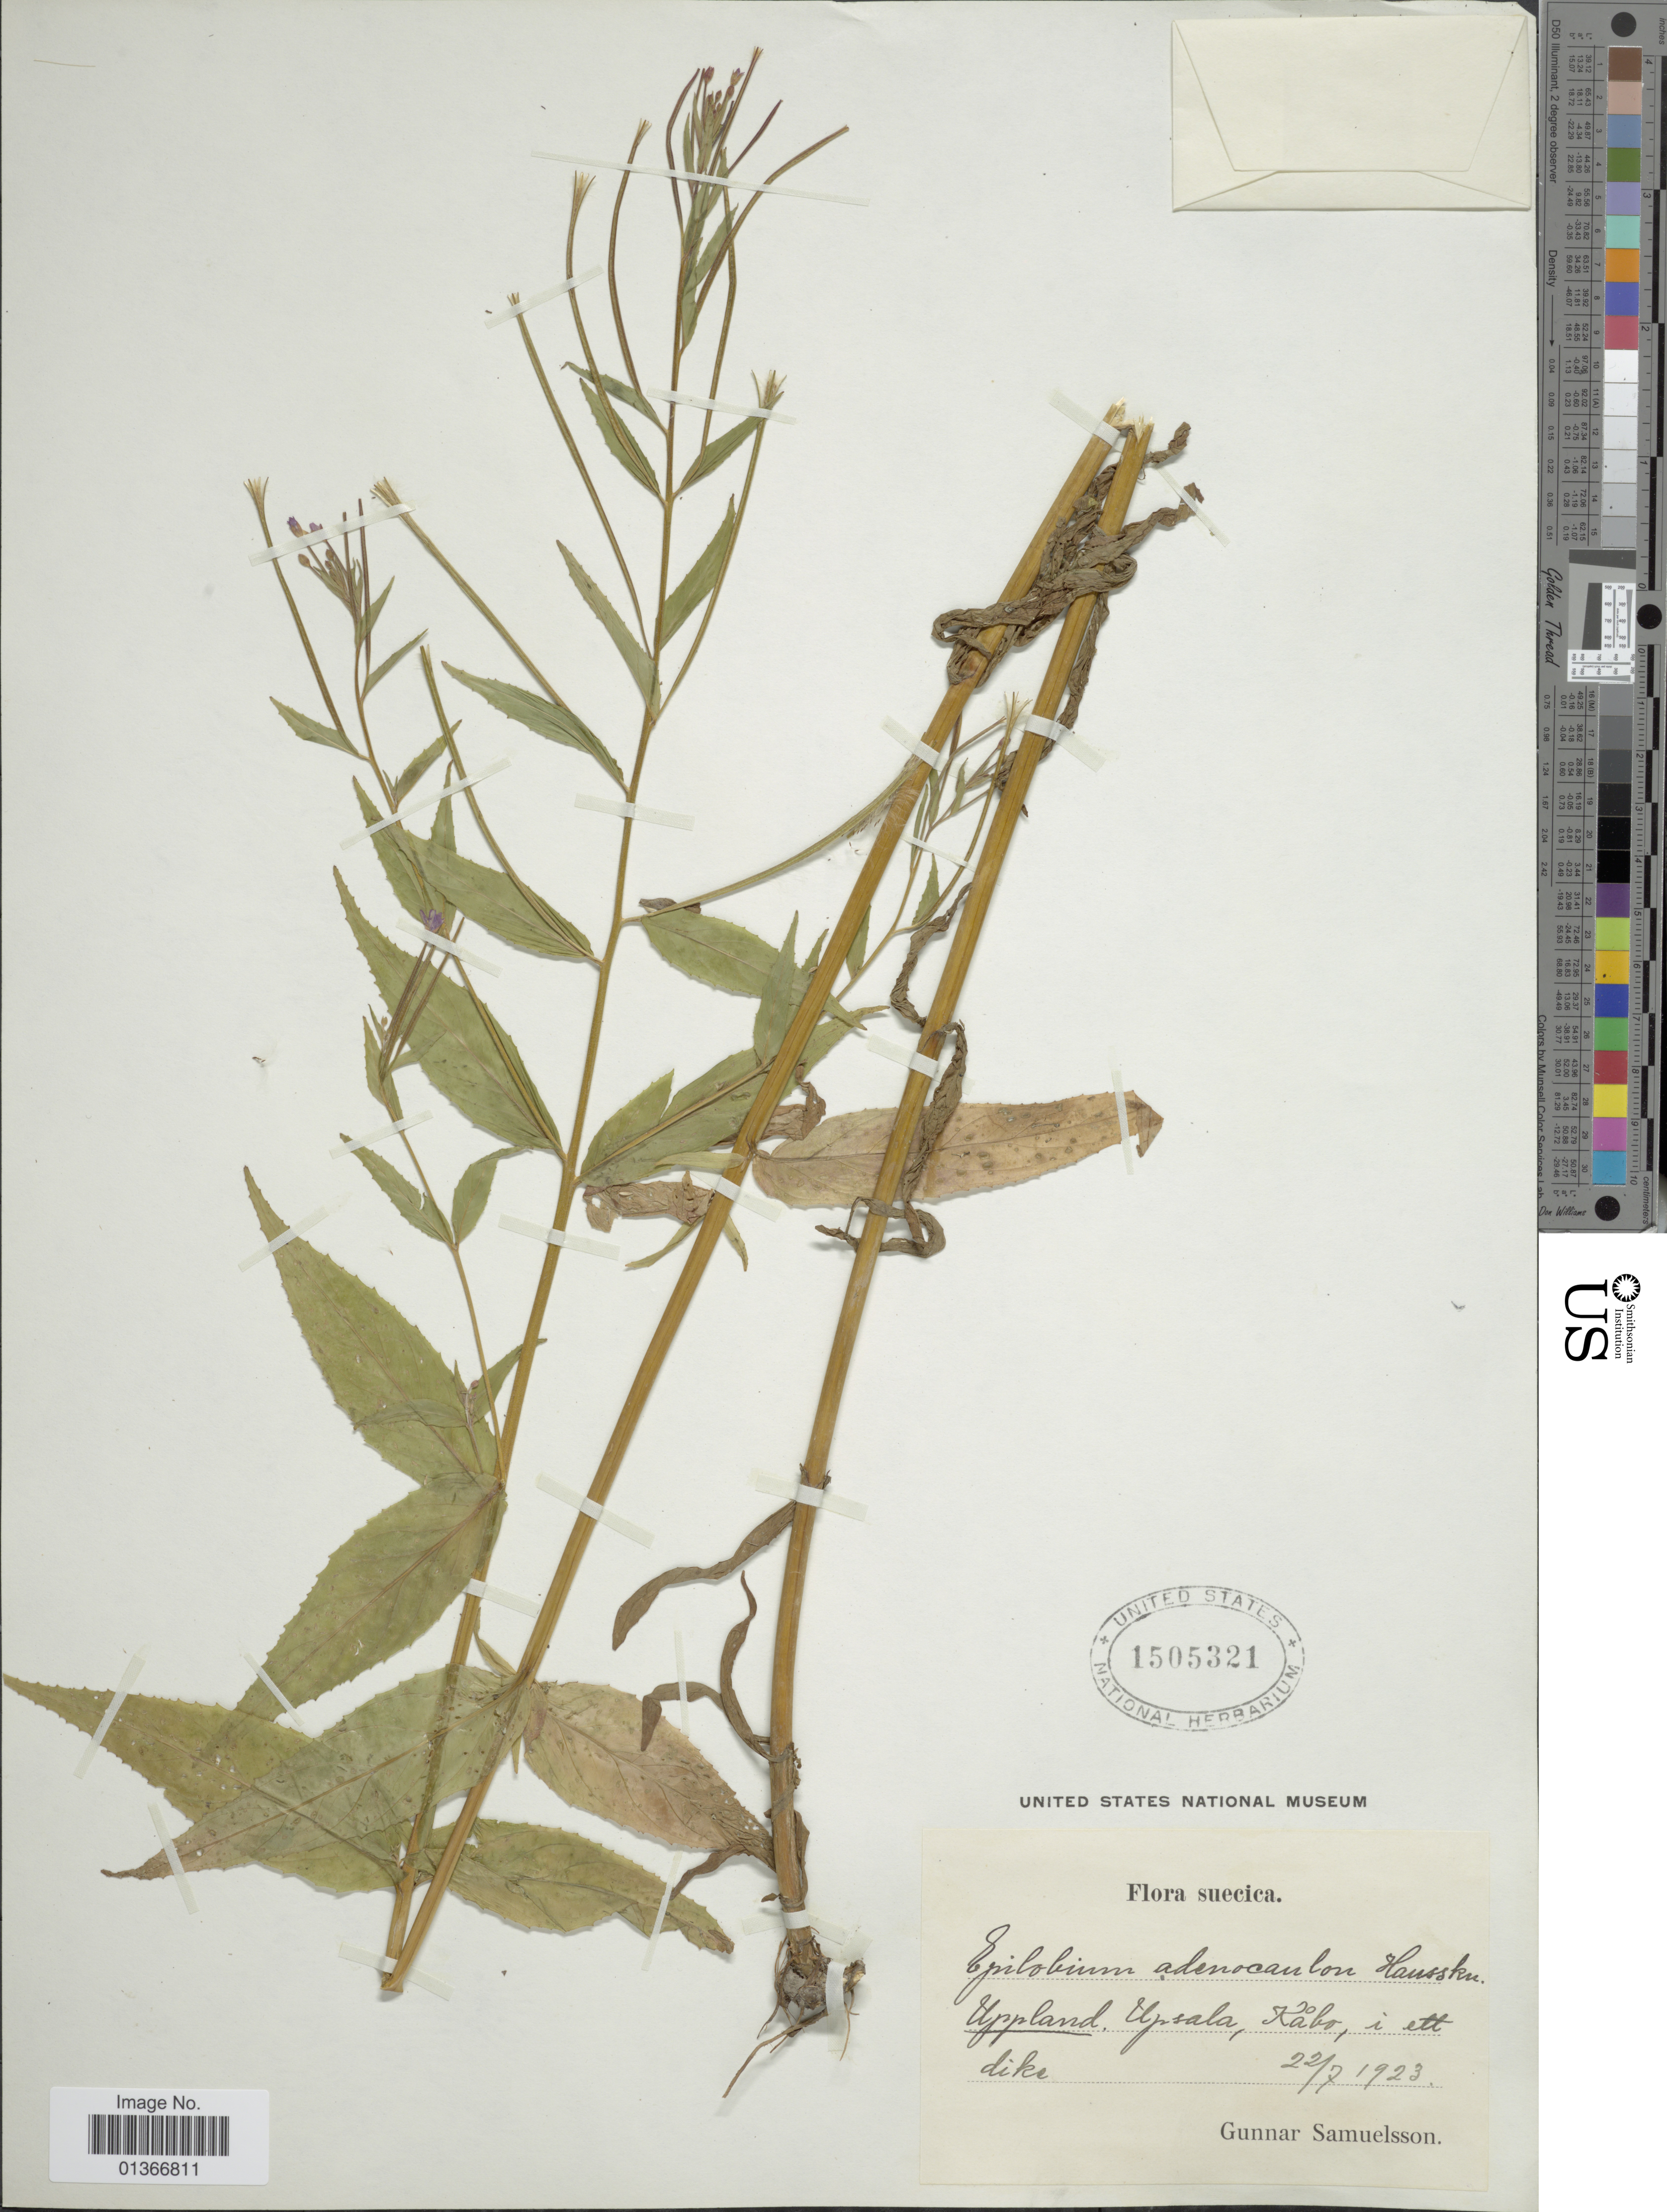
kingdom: Plantae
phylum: Tracheophyta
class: Magnoliopsida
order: Myrtales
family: Onagraceae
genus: Epilobium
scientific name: Epilobium ciliatum subsp. ciliatum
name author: Raf.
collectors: G. Samuelsson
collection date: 1923-07-22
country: Sweden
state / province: Uppsala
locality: Uppsala, Kåbo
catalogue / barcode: US 1505321